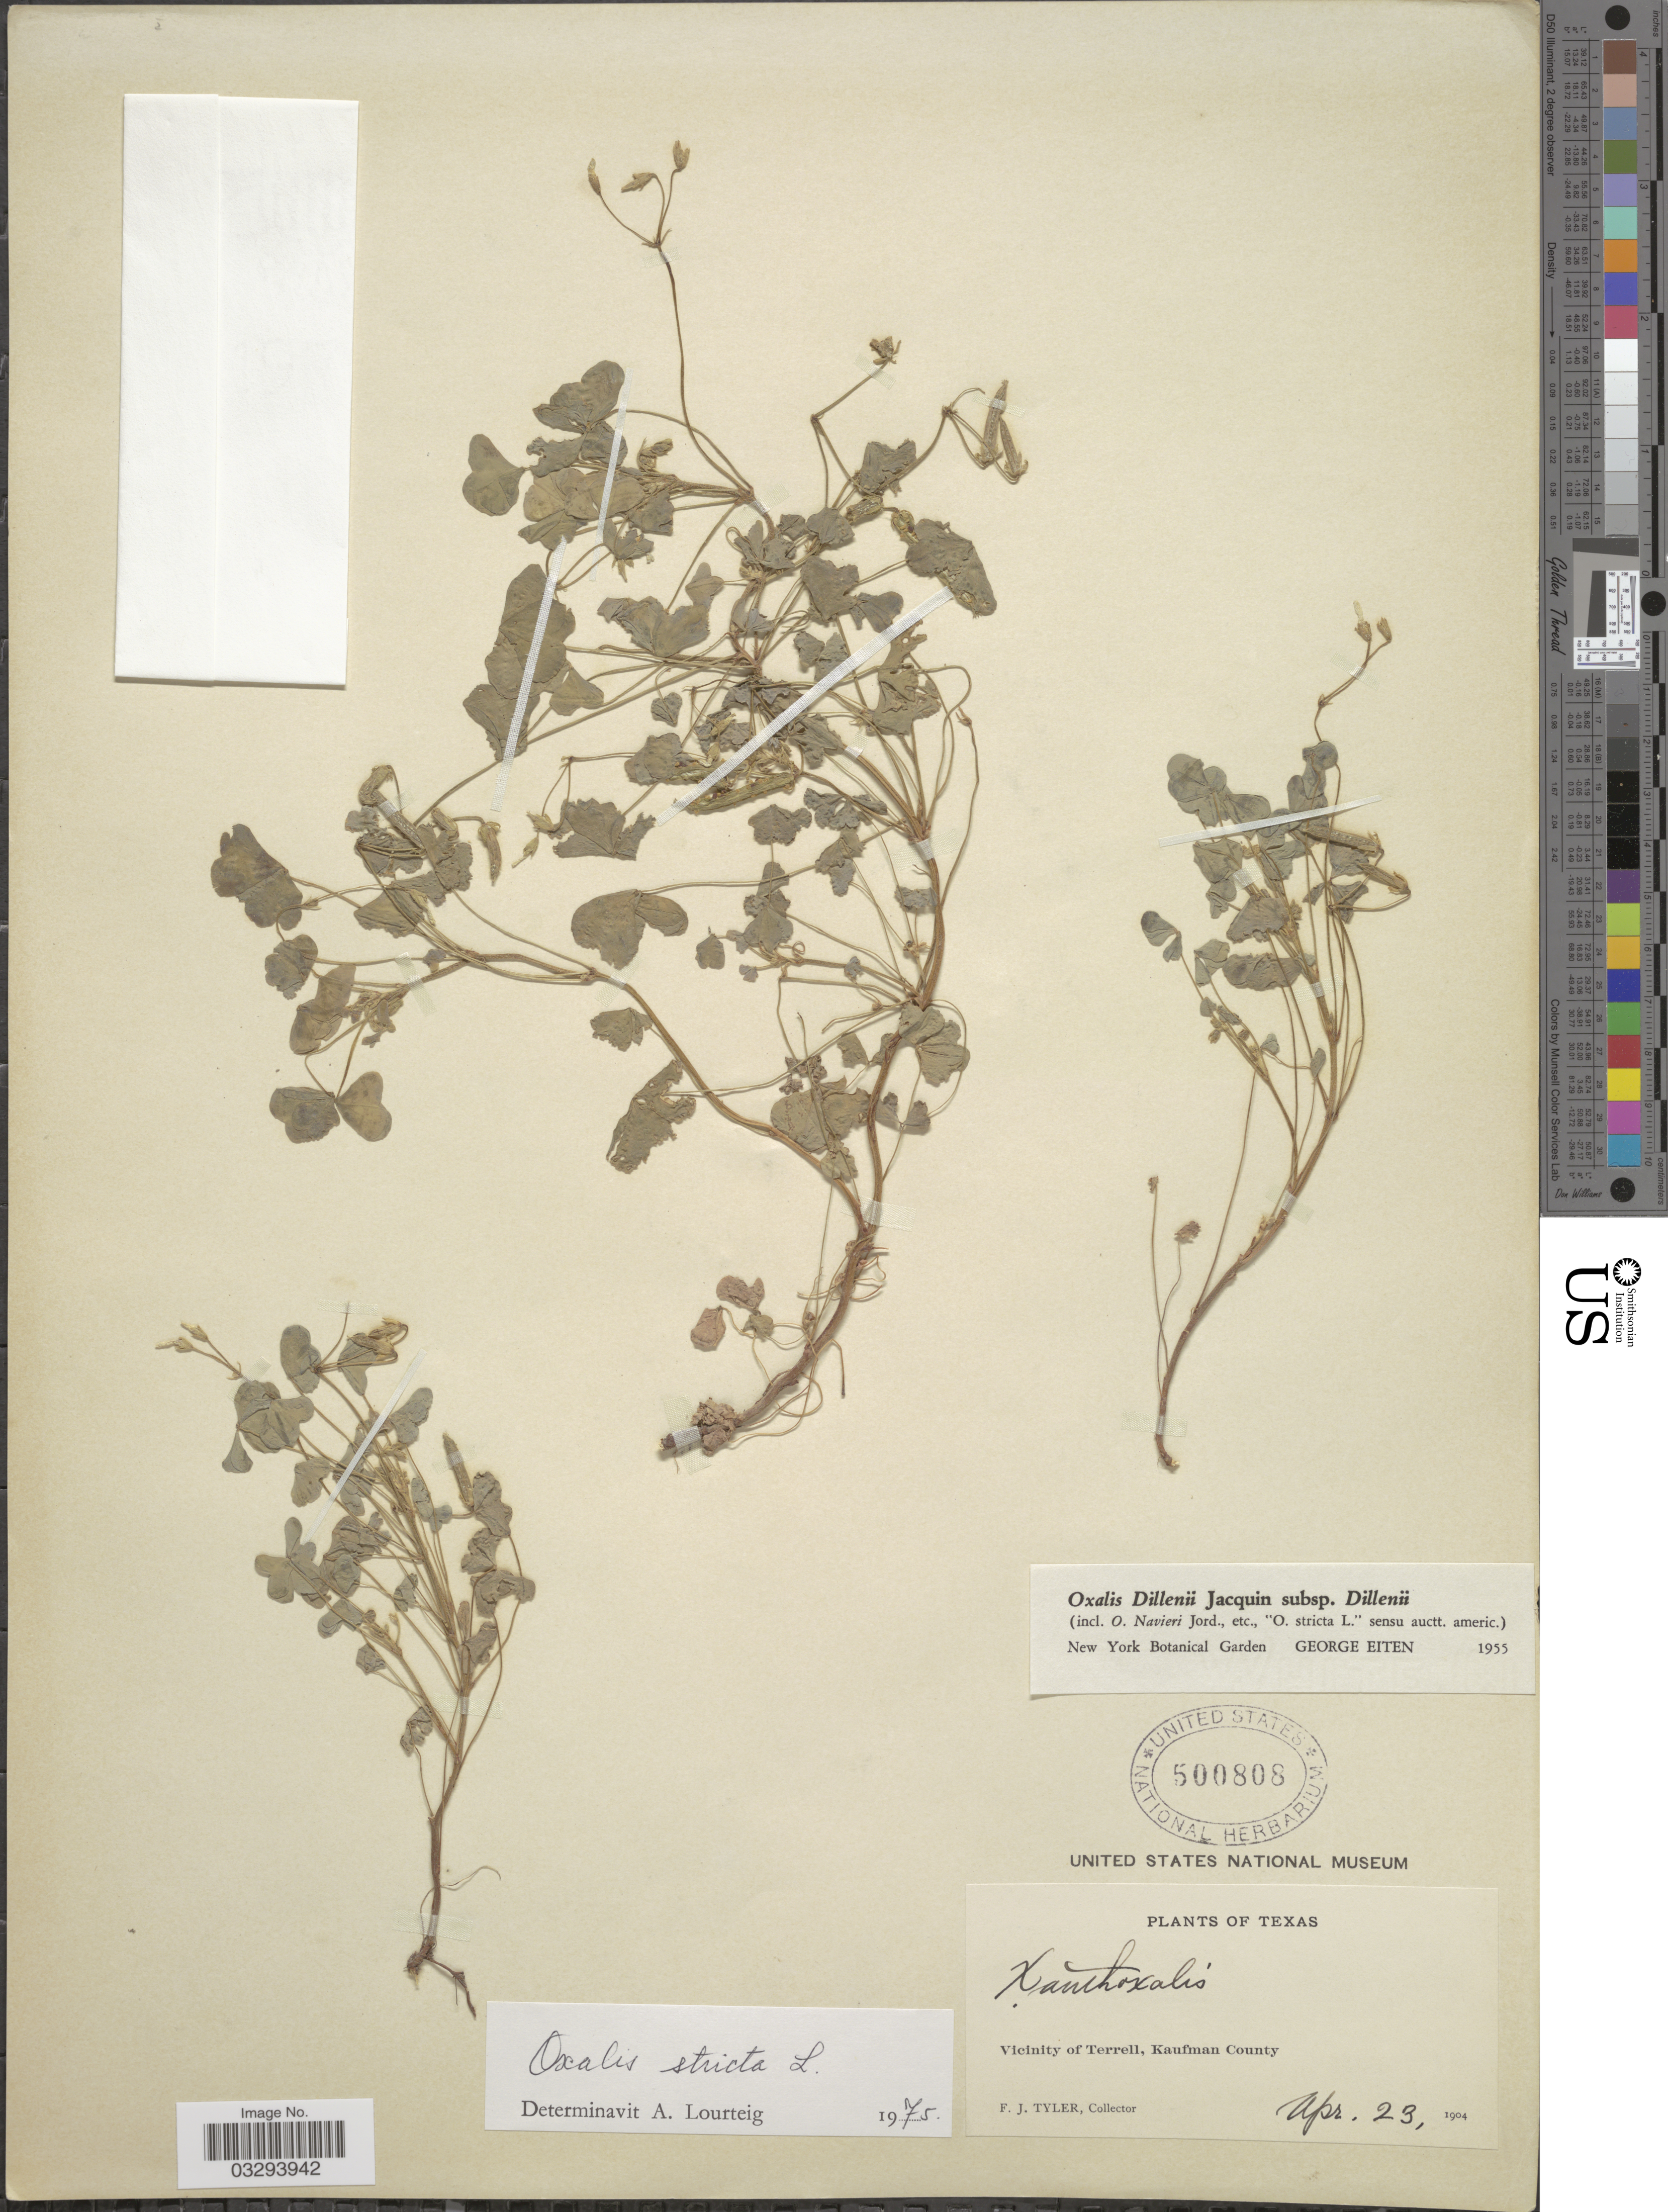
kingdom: Plantae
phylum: Tracheophyta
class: Magnoliopsida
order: Oxalidales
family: Oxalidaceae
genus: Oxalis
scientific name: Oxalis stricta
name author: L.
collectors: F. Tyler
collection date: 1904-04-23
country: United States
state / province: Texas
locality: Vicinity of Terrell, Kaufman County.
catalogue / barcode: US 500808